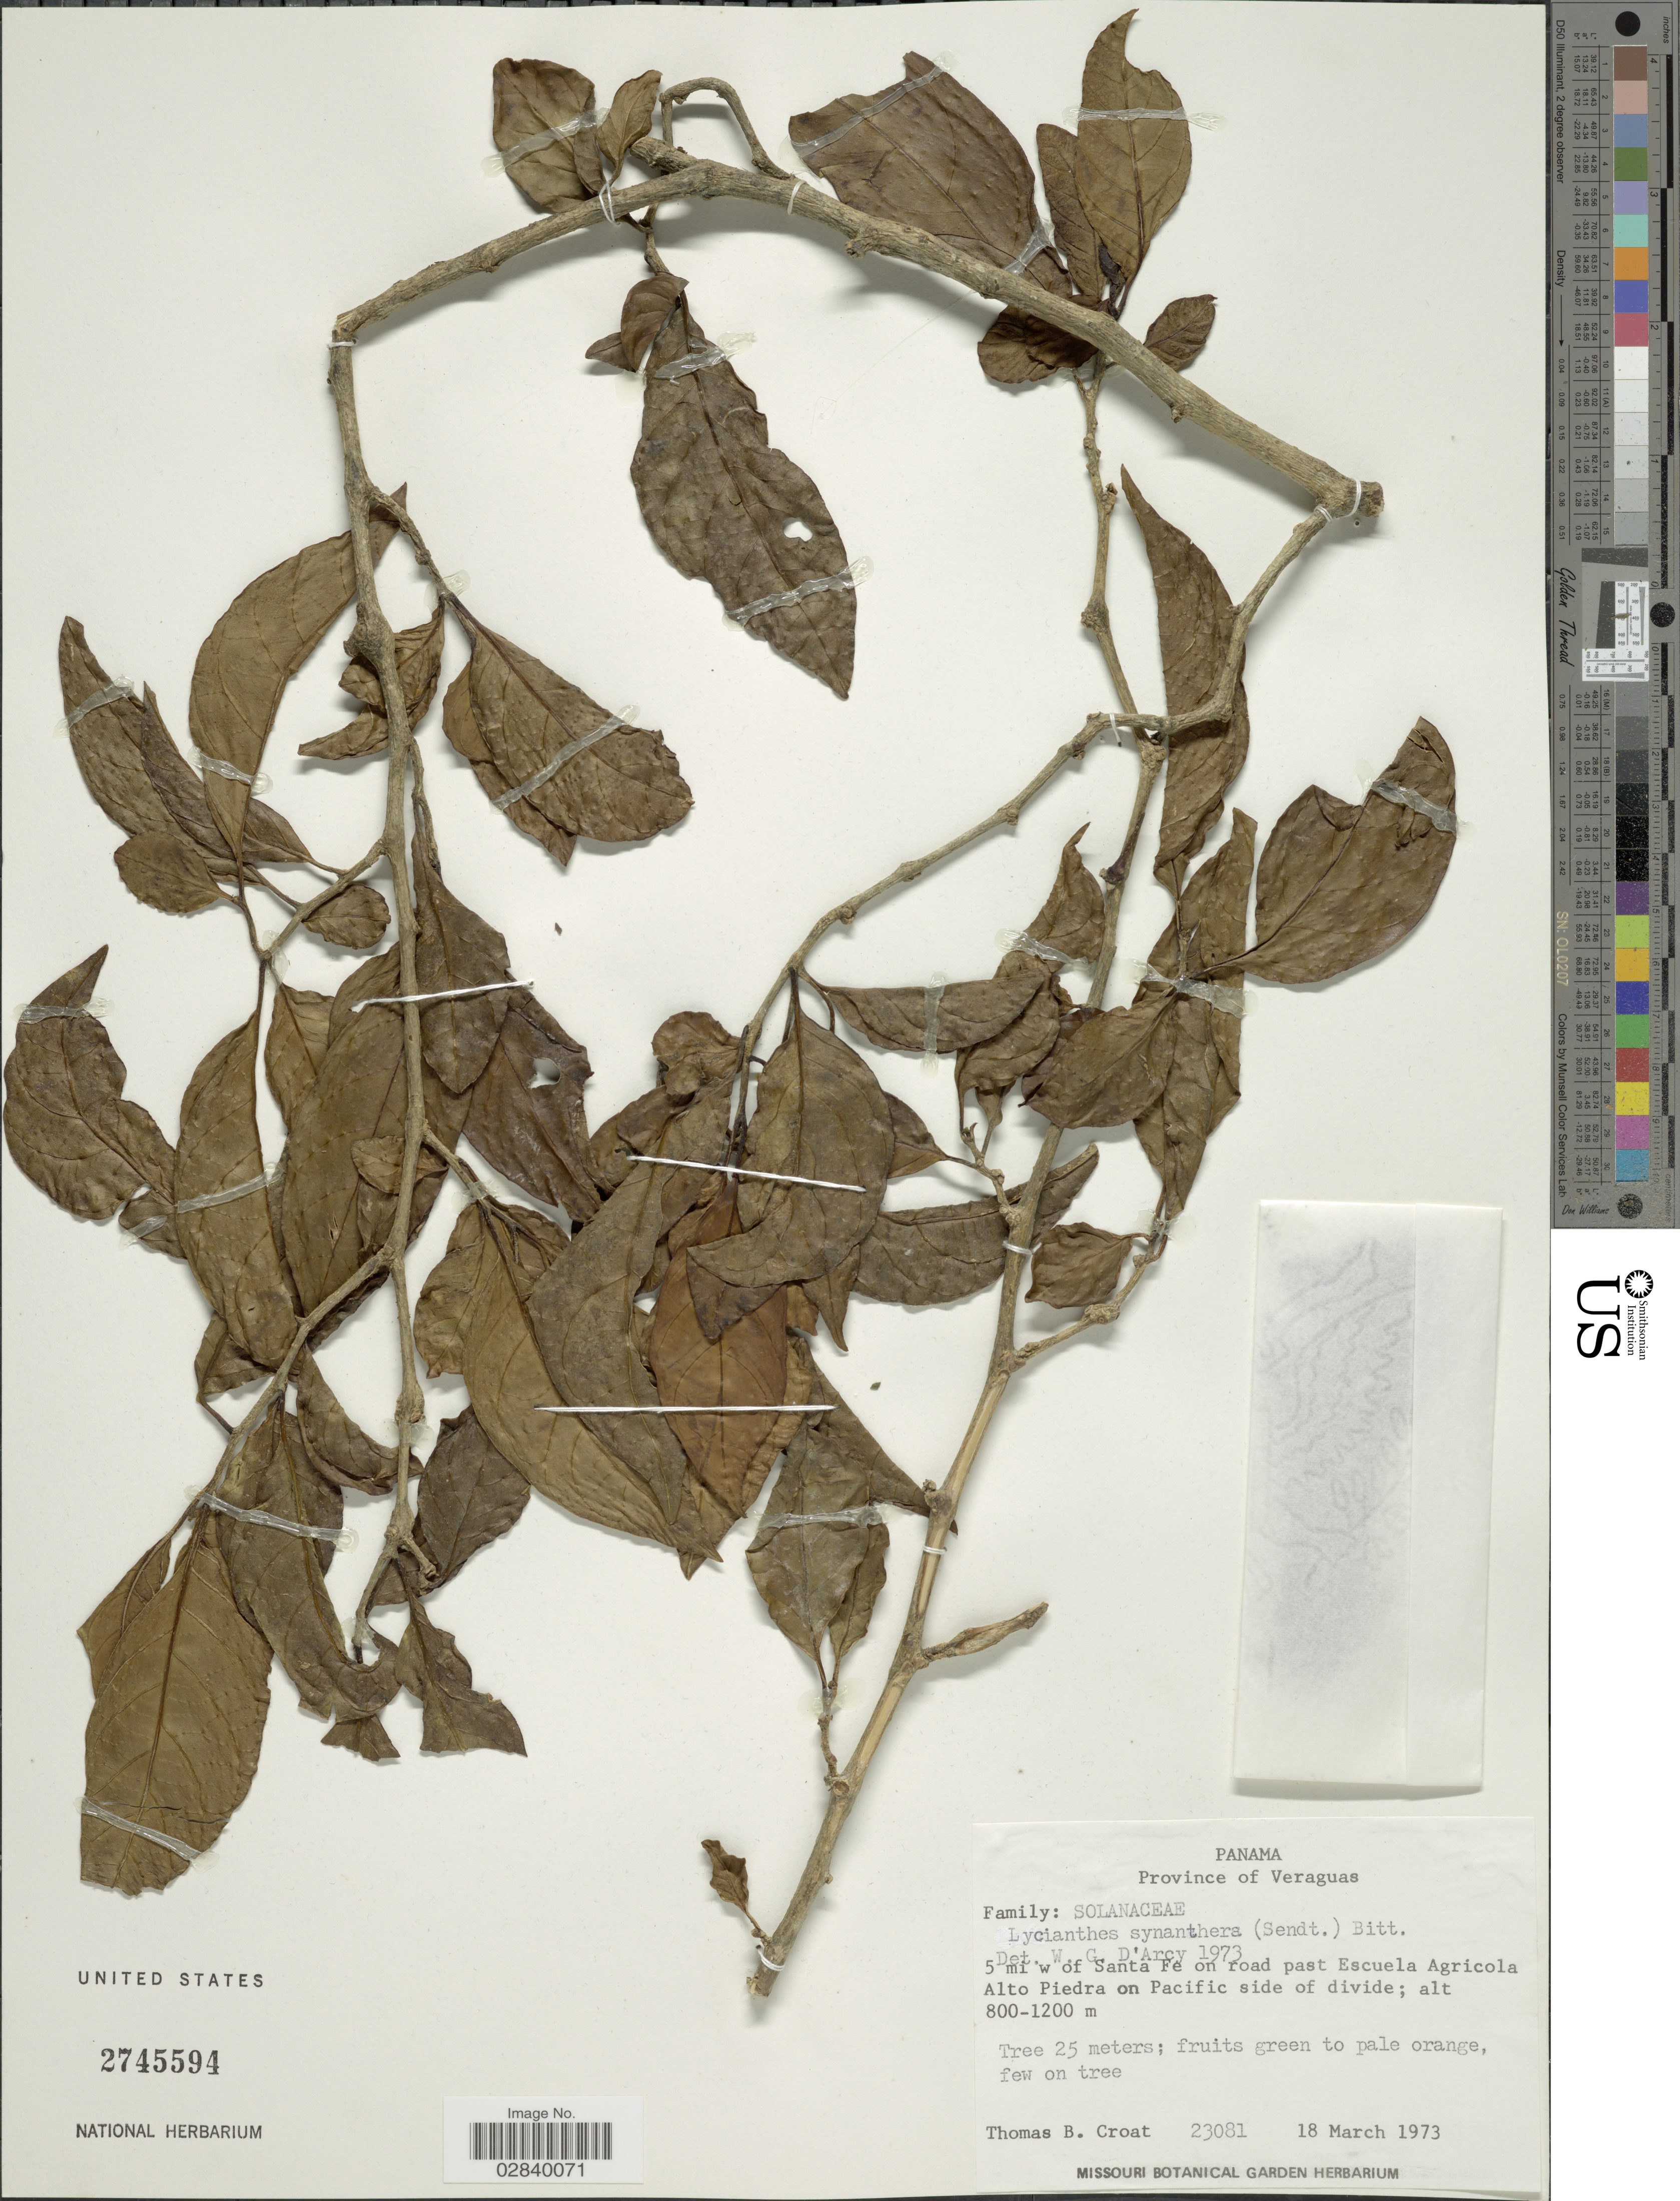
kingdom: Plantae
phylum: Tracheophyta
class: Magnoliopsida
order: Solanales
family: Solanaceae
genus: Lycianthes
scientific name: Lycianthes synanthera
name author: (Sendtn.) Bitter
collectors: T. B. Croat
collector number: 23081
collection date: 1973-03-18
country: Panama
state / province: Veraguas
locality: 5 mi w of Santa Fe on road past Escuela Agricola. Alto Piedra on Pacific side of divide.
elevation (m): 800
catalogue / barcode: US 2745594